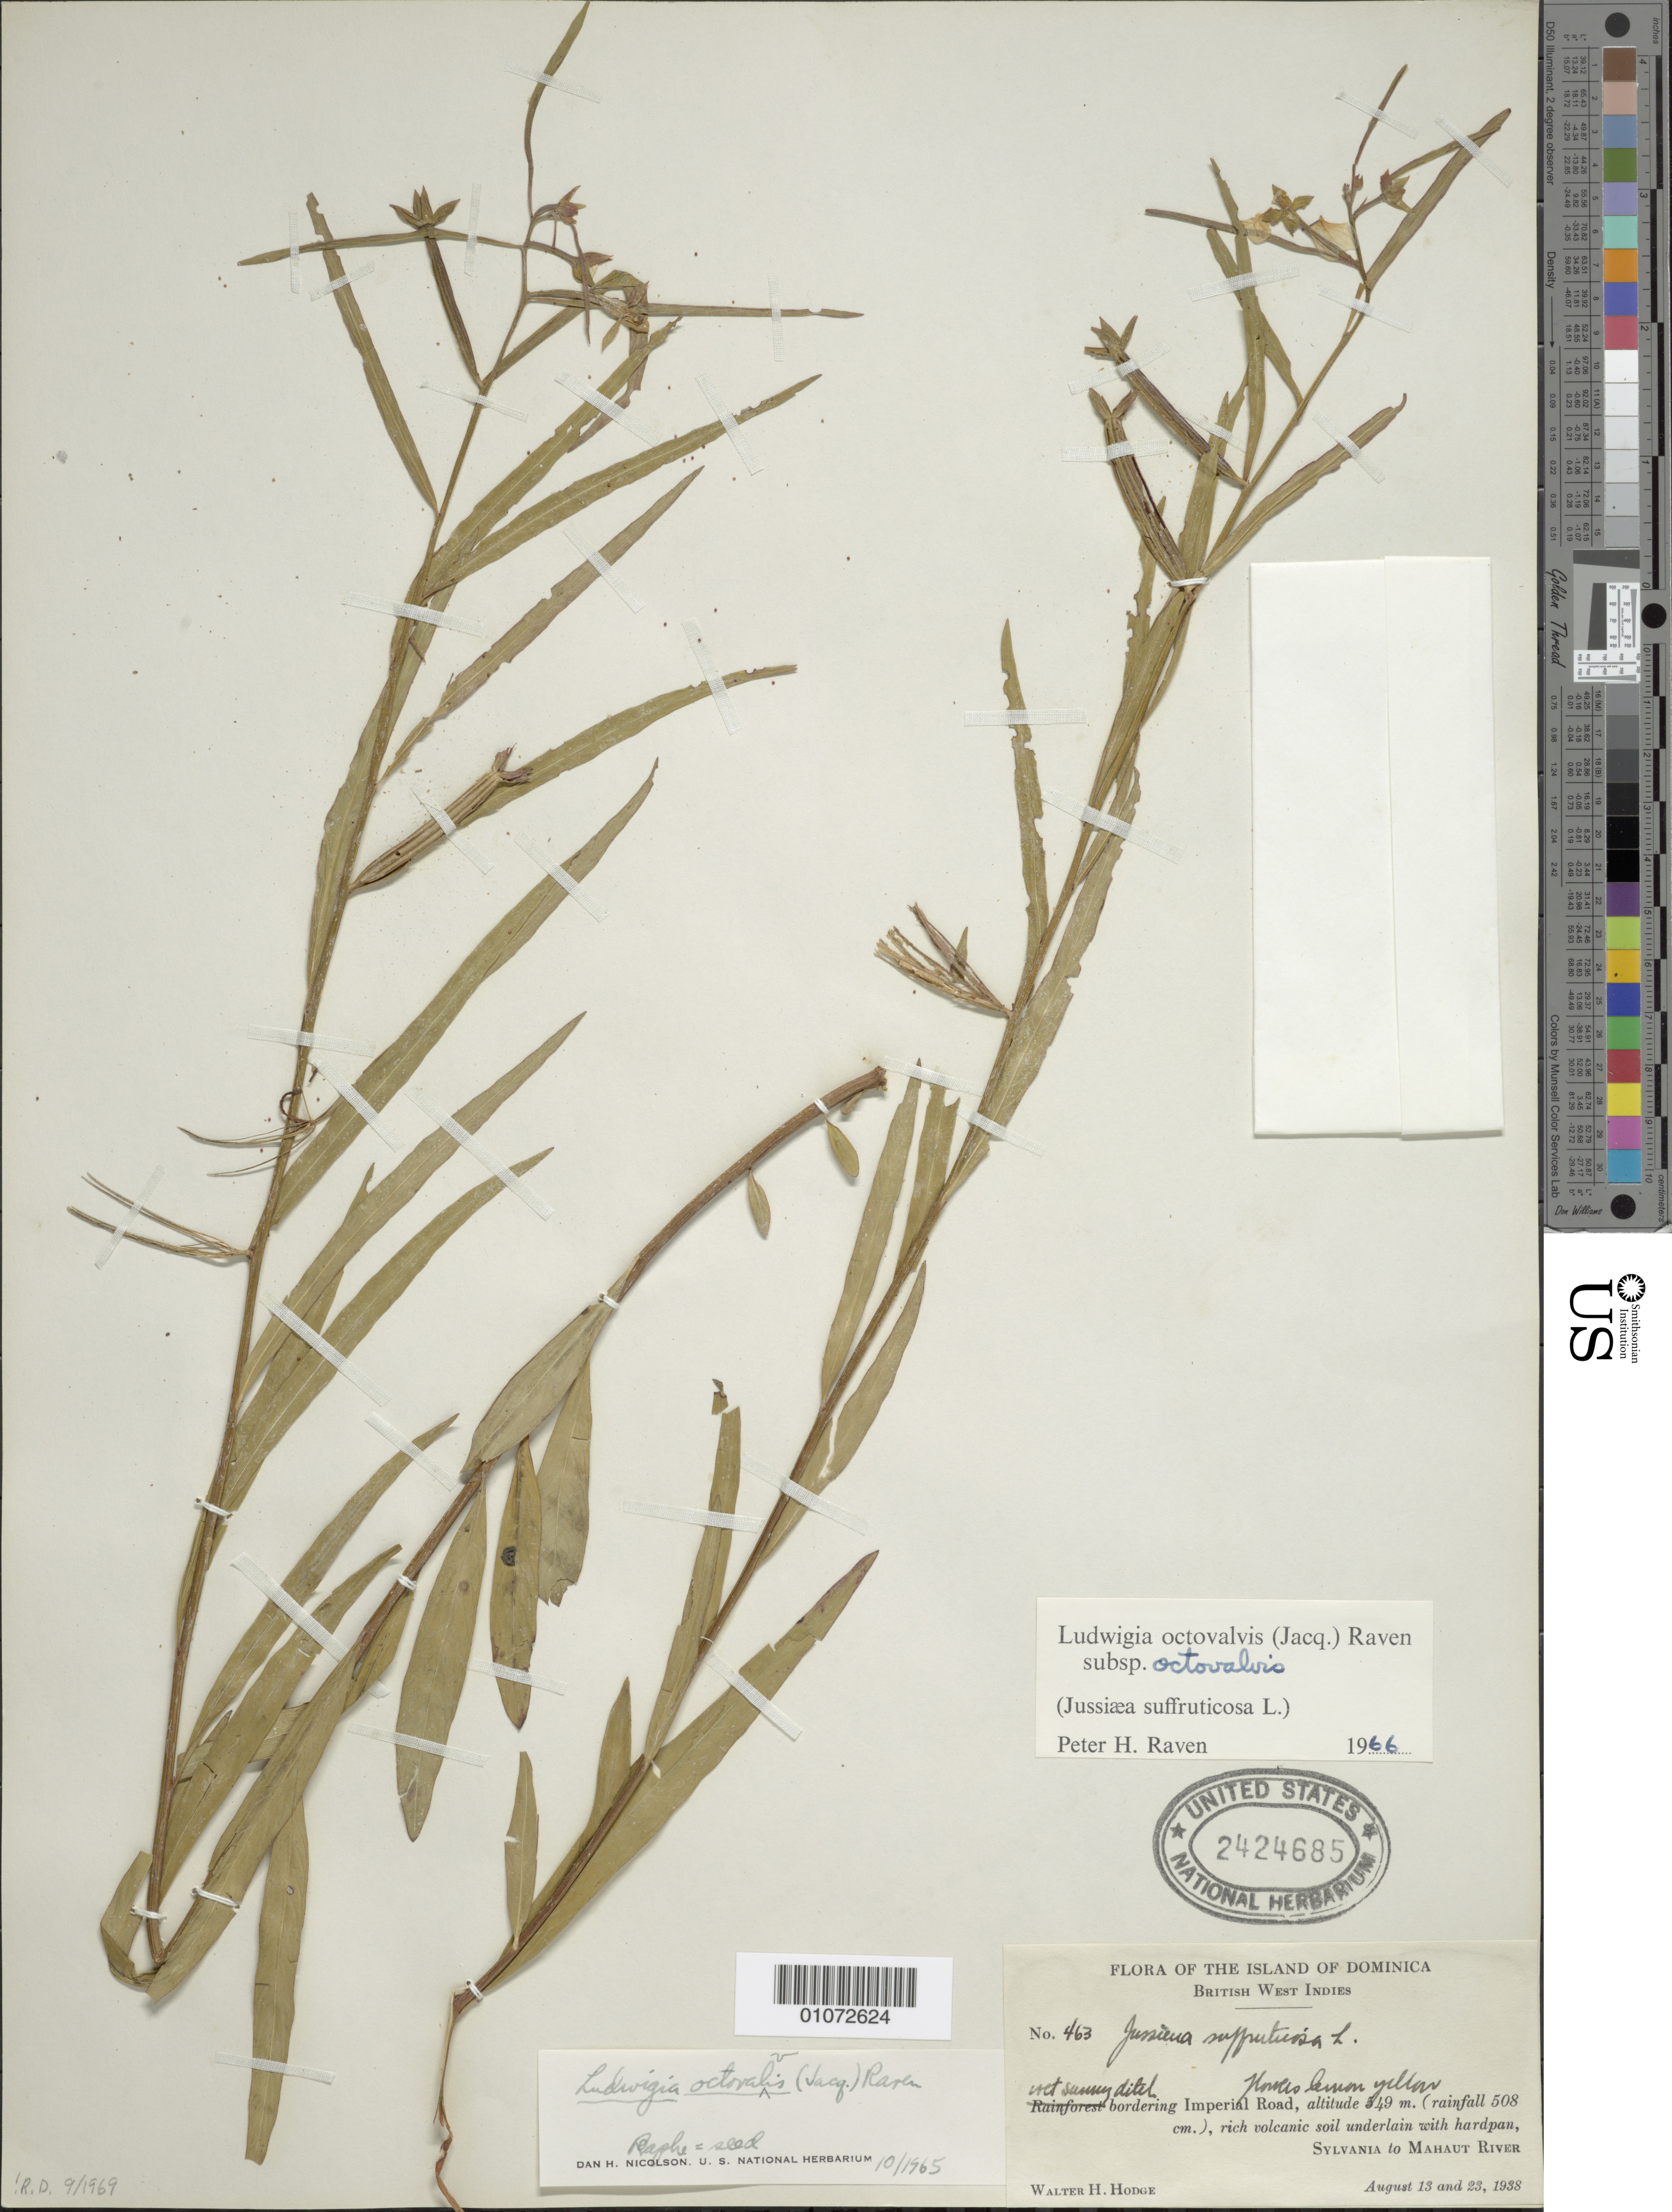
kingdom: Plantae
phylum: Tracheophyta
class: Magnoliopsida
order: Myrtales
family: Onagraceae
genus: Ludwigia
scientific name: Ludwigia octovalvis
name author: (Jacq.) P.H. Raven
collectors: W. Hodge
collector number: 463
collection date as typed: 13 Aug 1938 and 23 Aug 1938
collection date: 1938-08-13,1938-08-23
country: Dominica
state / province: St. Paul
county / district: Sylvania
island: Dominica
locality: Wet sunny ditch bordering Imperial Road, rich volcanic soil underlain with hardpan, Sylvania to Maraut River.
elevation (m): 49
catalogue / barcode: US 2424685